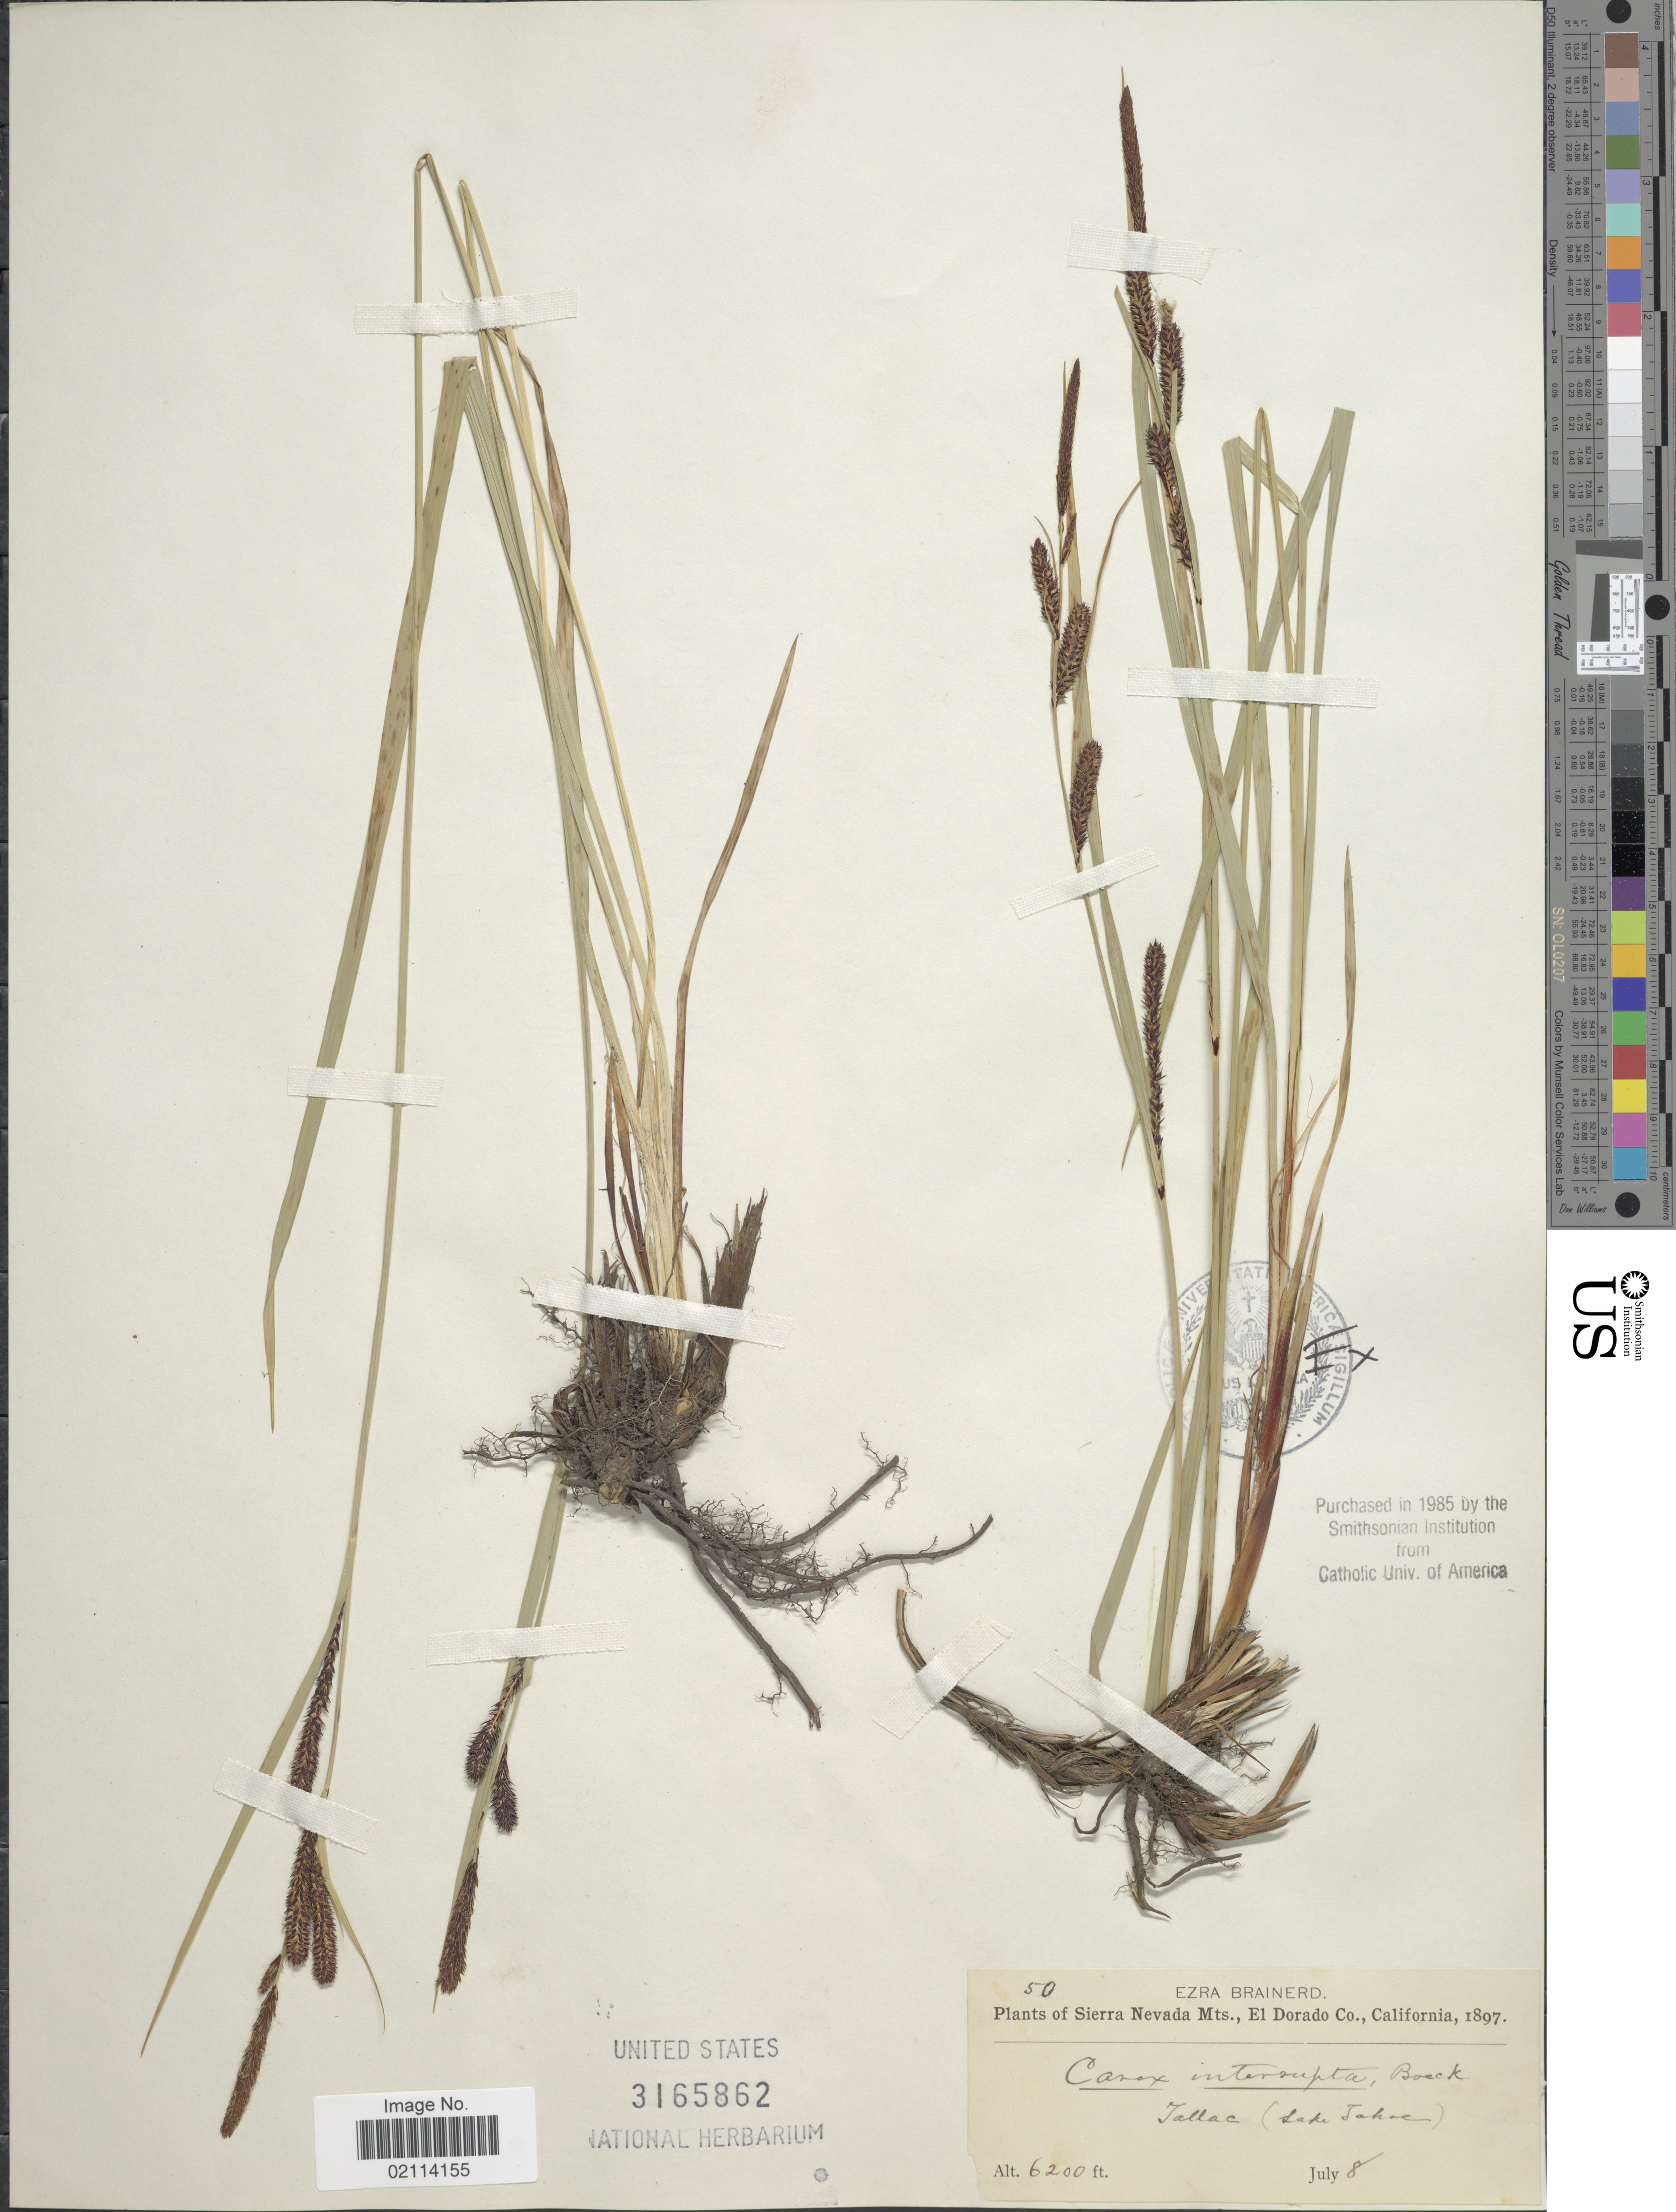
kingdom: Plantae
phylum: Tracheophyta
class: Liliopsida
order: Poales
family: Cyperaceae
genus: Carex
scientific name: Carex interrupta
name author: Boeckeler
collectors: E. Brainerd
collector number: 50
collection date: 1897-07-08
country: United States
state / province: California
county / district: El Dorado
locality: Sierra Nevada Mts., El Dorado Co., Tallac (Lake Tahoe)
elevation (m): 1890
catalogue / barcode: US 3165862